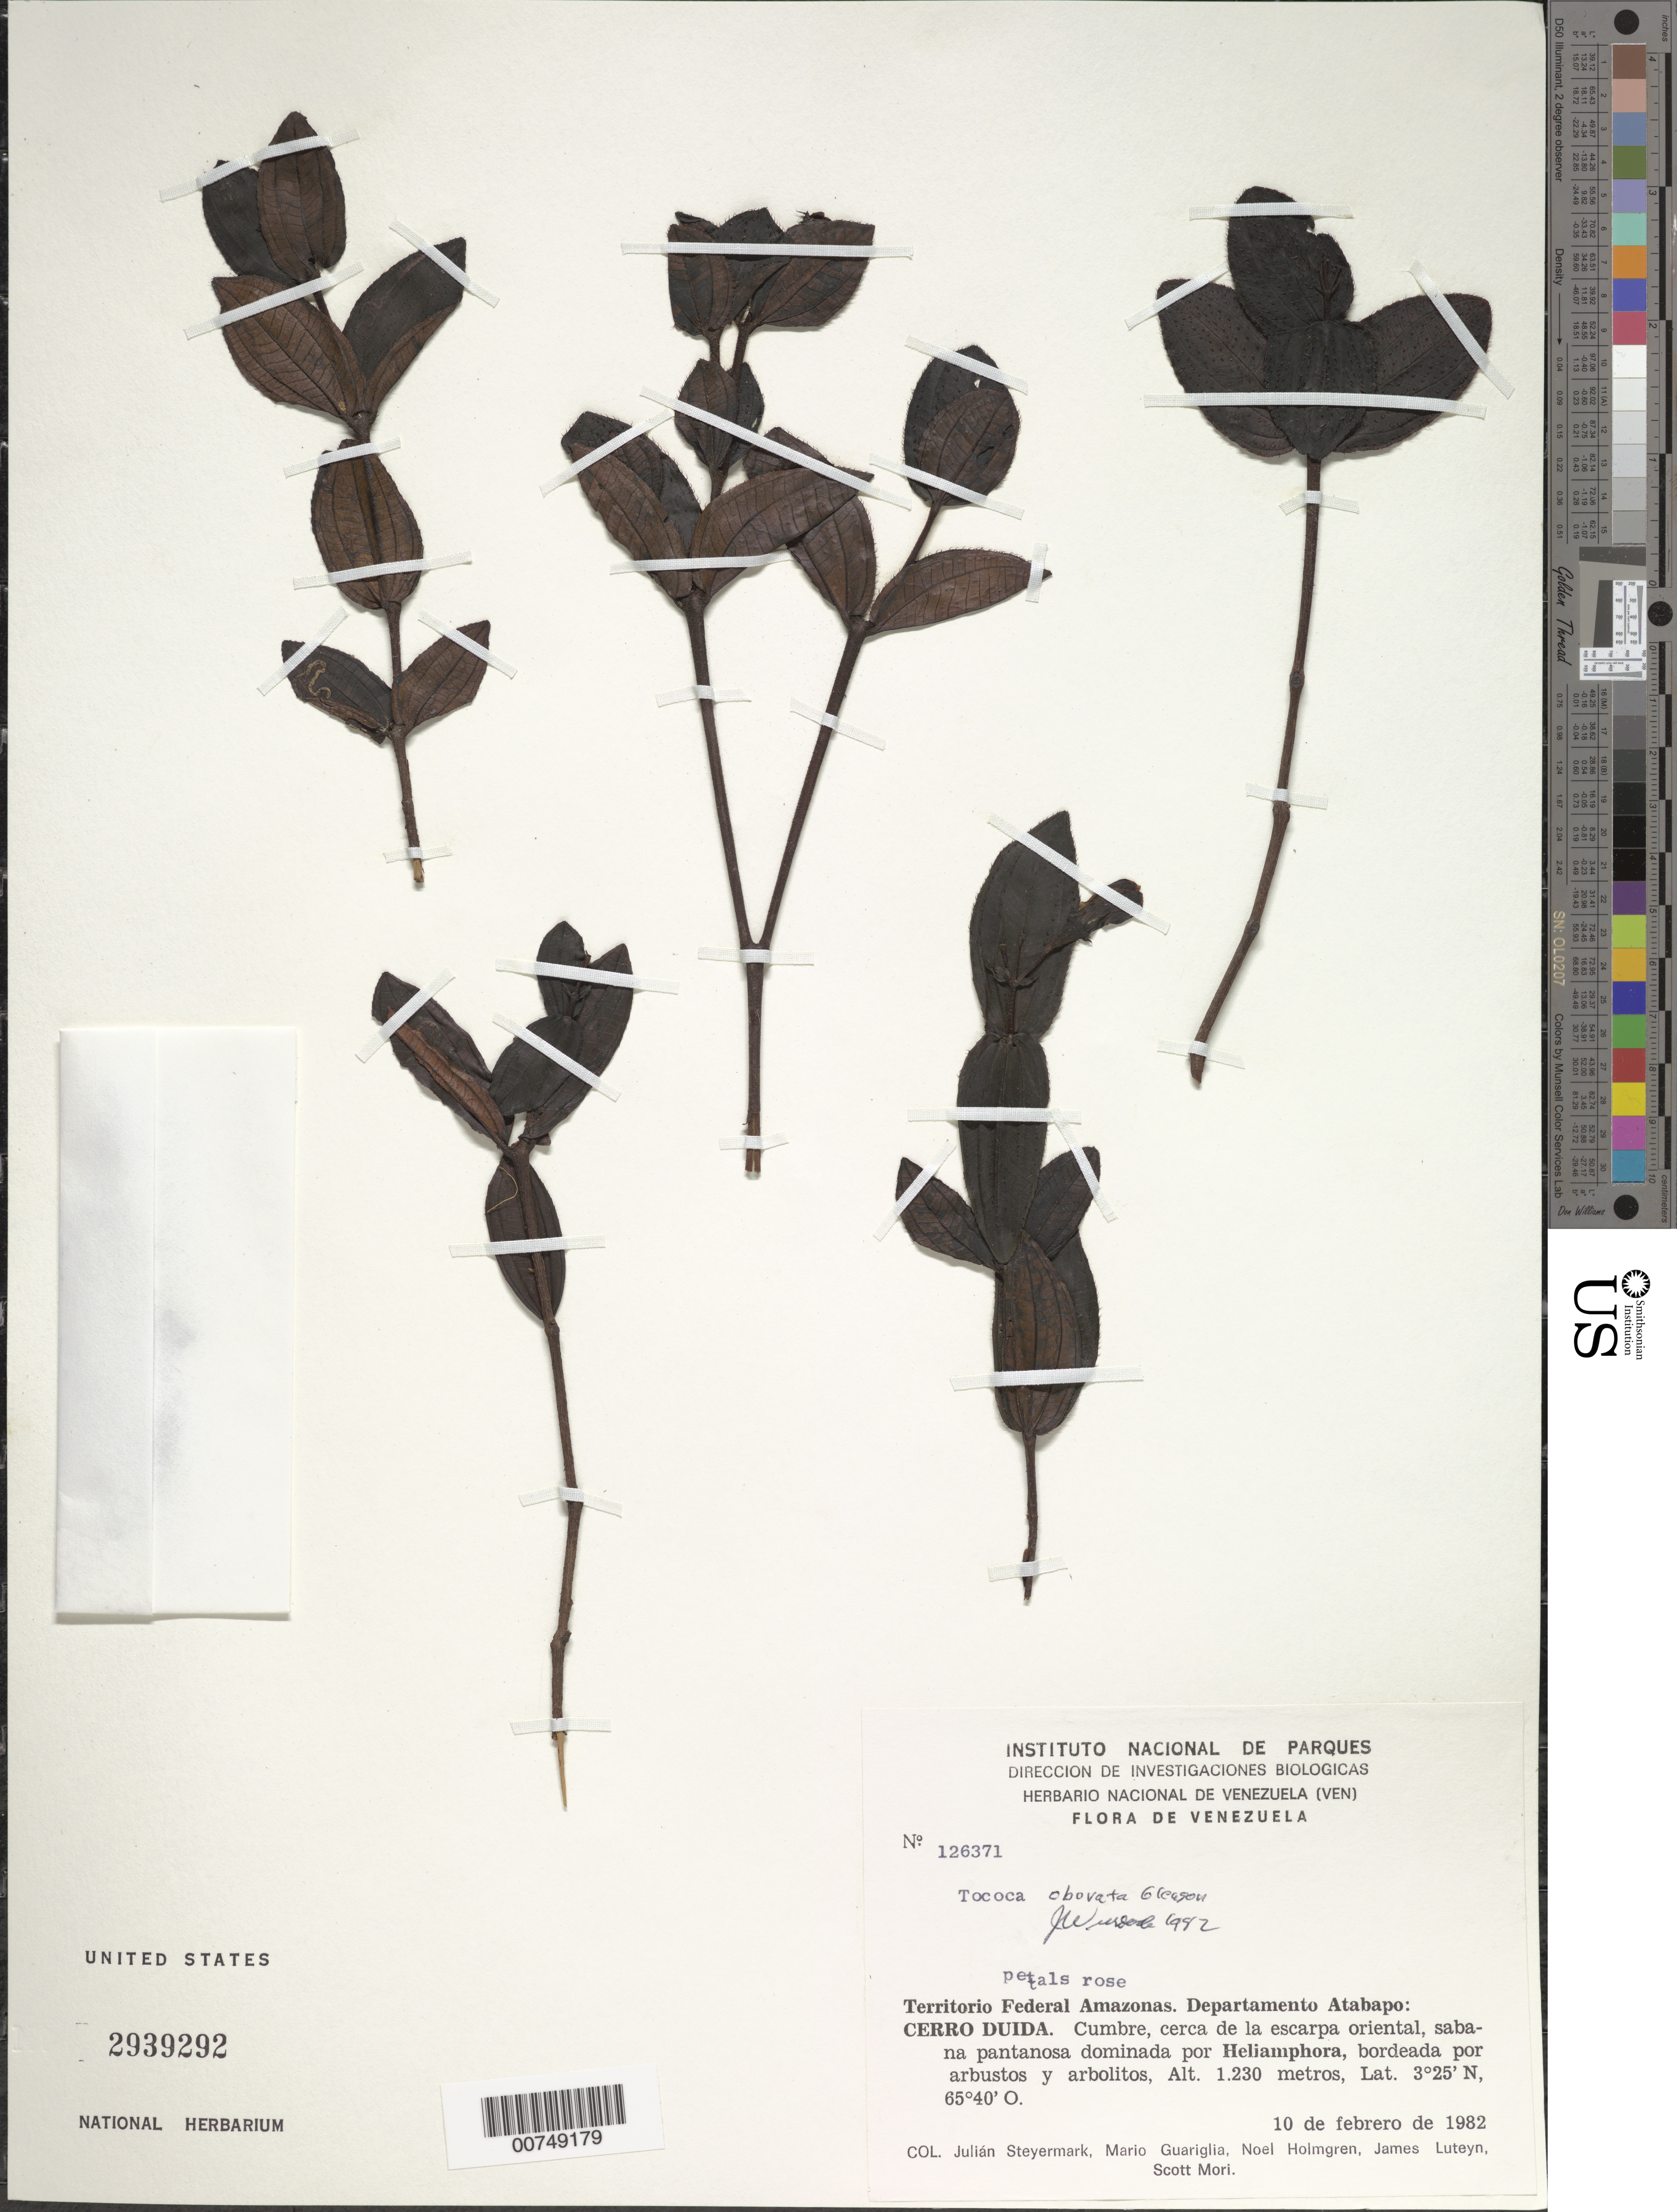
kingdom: Plantae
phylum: Tracheophyta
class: Magnoliopsida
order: Myrtales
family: Melastomataceae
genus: Tococa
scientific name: Tococa obovata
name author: Gleason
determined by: Wurdack, John J., (US), US (UNITED STATES)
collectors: J. Steyermark, M. Guariglia P., N. H. Holmgren, J. L. Luteyn & S. Mori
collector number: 126371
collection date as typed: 10-Feb-82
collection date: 1982-02-10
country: Venezuela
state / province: Amazonas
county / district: Atabapo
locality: Cerro Duida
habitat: Cumbre, cerca de la escarpa oriental, sabana pantonosa dominada pro Hemliaphora bordeada pro arbustos y arbolitos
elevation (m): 1230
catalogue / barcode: US 2939292